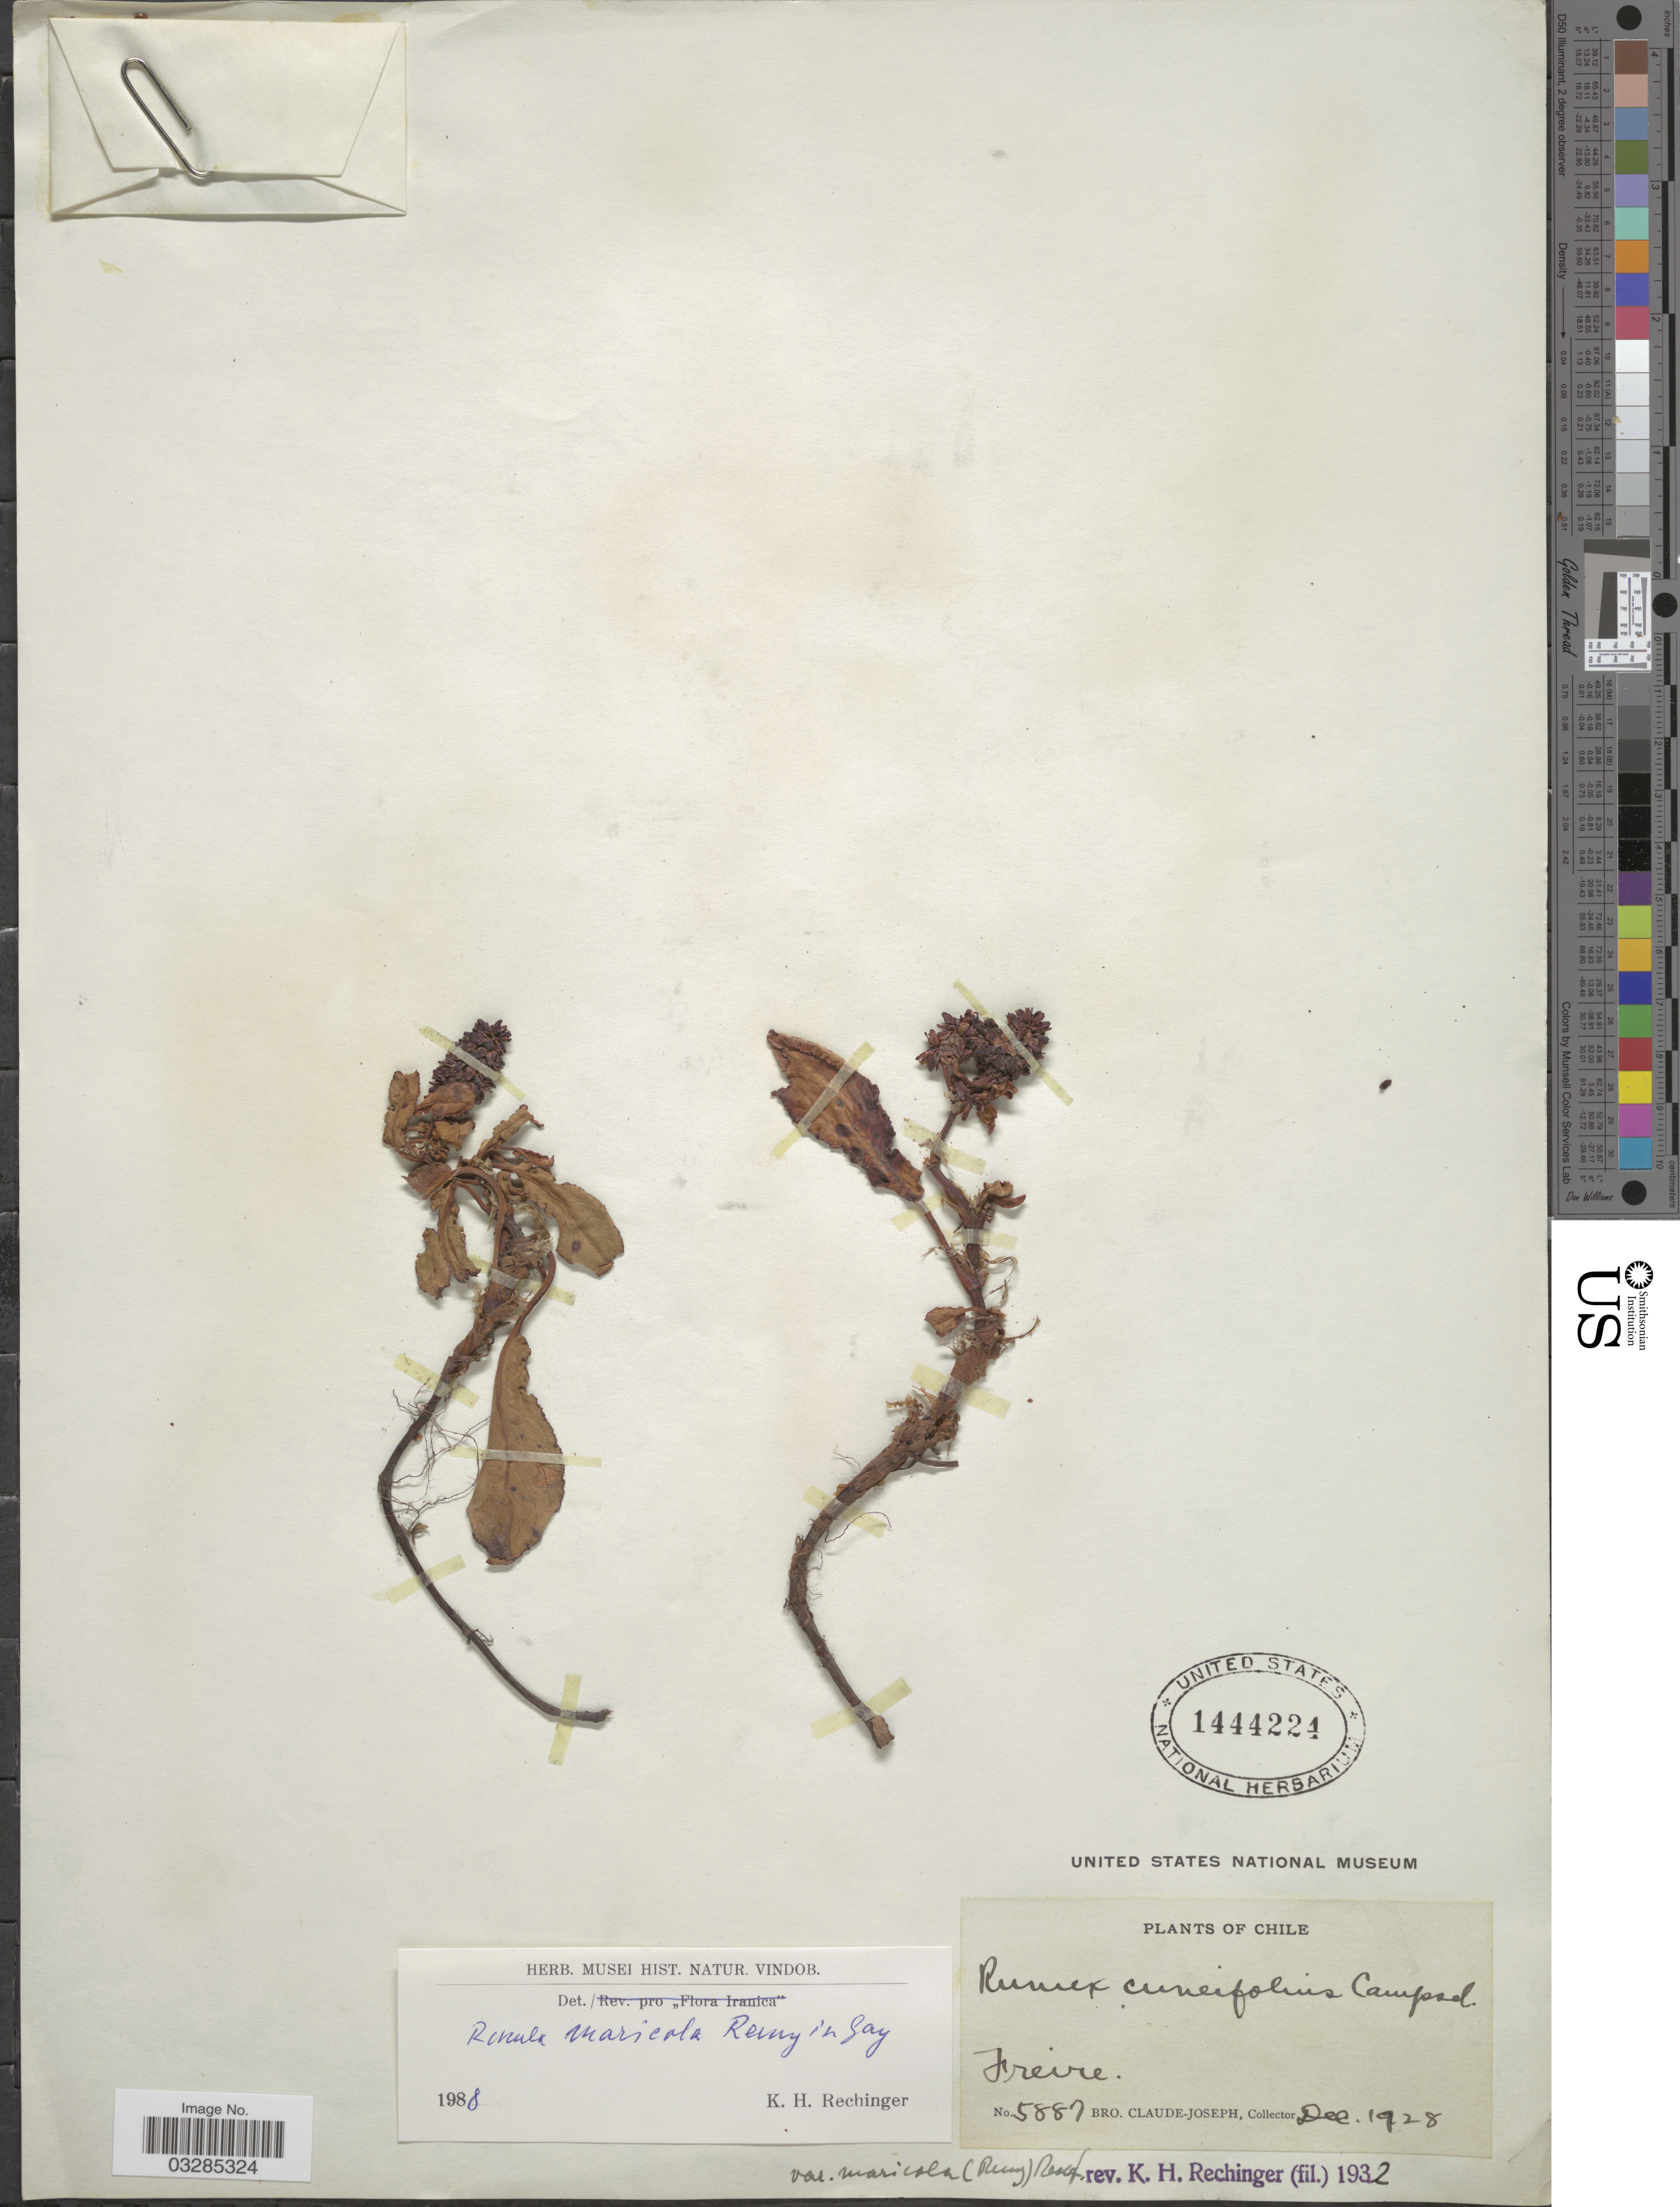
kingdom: Plantae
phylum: Tracheophyta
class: Magnoliopsida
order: Caryophyllales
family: Polygonaceae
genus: Rumex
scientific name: Rumex maricola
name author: Remy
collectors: Bro. Claude-Joseph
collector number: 5887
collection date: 1928-12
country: Chile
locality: Freire.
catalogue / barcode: US 1444224